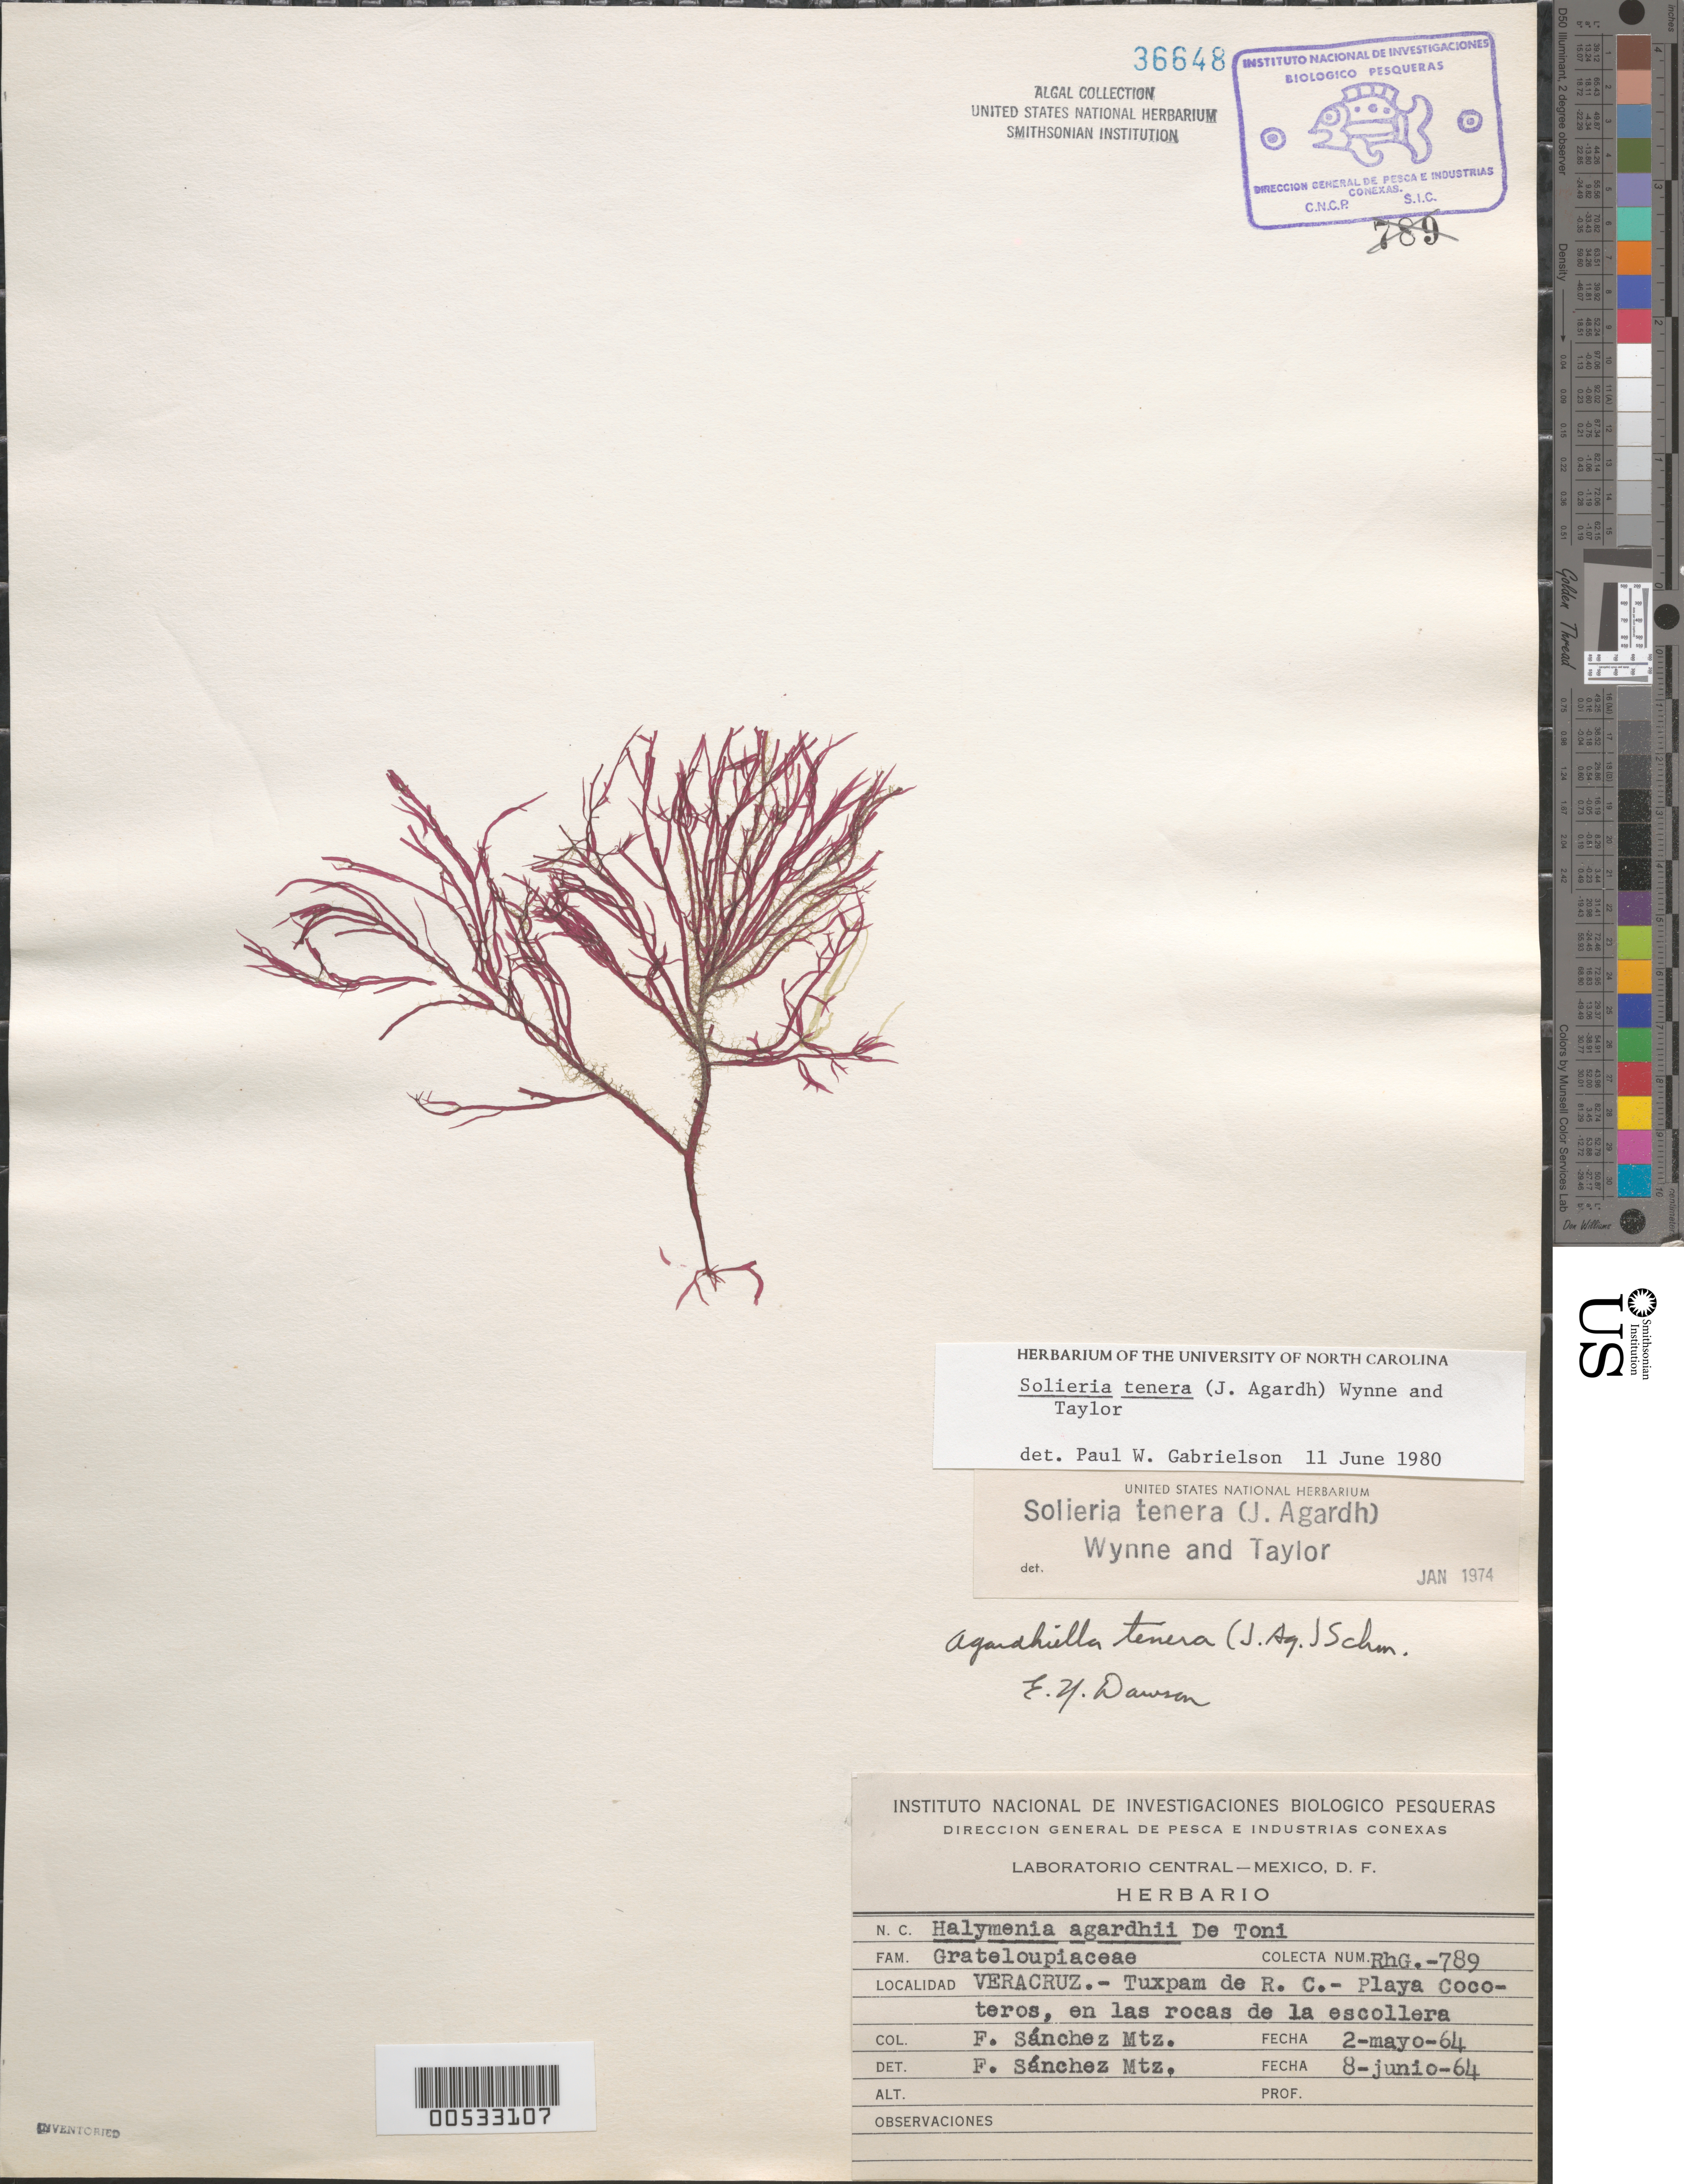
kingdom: Plantae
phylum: Rhodophyta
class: Florideophyceae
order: Gigartinales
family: Solieriaceae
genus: Solieria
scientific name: Solieria filiformis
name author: (Kütz.) P.W. Gabrielson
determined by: Algae name updating Project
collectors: F. Sanchez Mtz.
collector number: Rhg-789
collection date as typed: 02 May 1964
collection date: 1964-05-02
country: Mexico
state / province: Veracruz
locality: Playa Cocoteros, Tuxpam de Rodriguez Cano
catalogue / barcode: US 36648